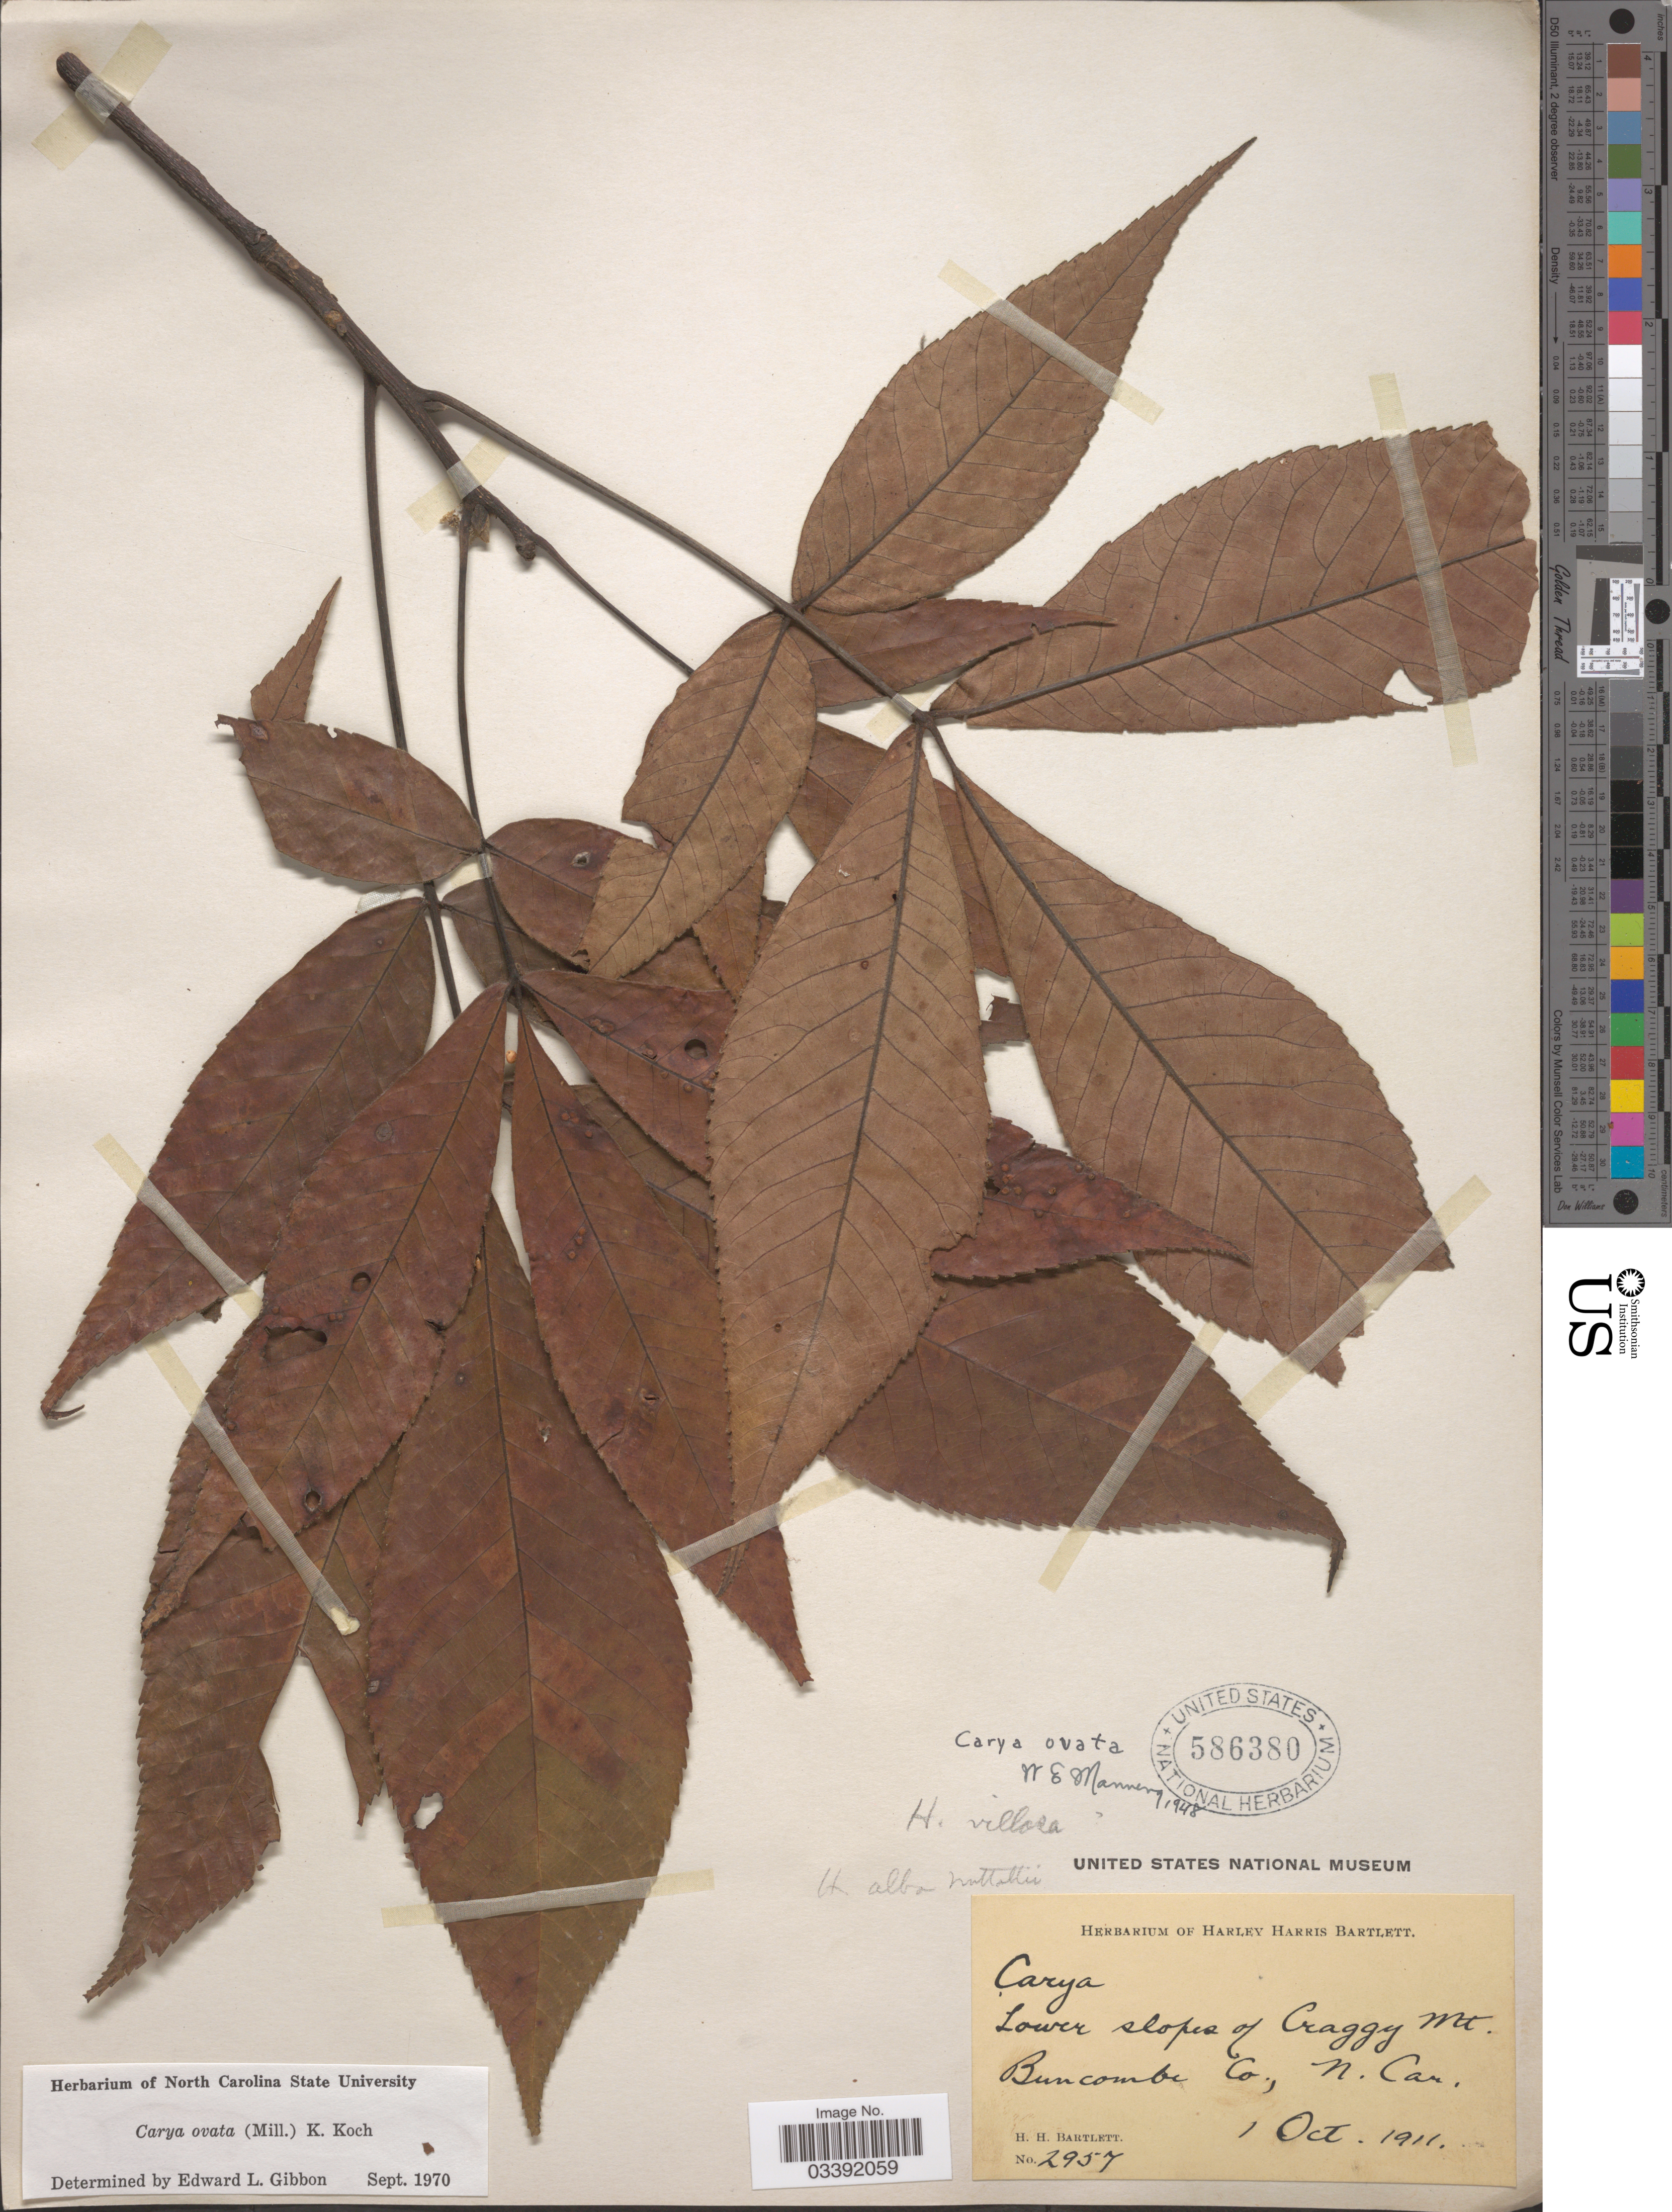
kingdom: Plantae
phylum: Tracheophyta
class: Magnoliopsida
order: Fagales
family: Juglandaceae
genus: Carya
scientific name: Carya ovata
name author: (Mill.) K. Koch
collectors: H. H. Bartlett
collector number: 2957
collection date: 1911-10-01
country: United States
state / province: North Carolina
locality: Lower slopes of Craggy Mt. Buncombe Co.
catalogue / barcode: US 586380